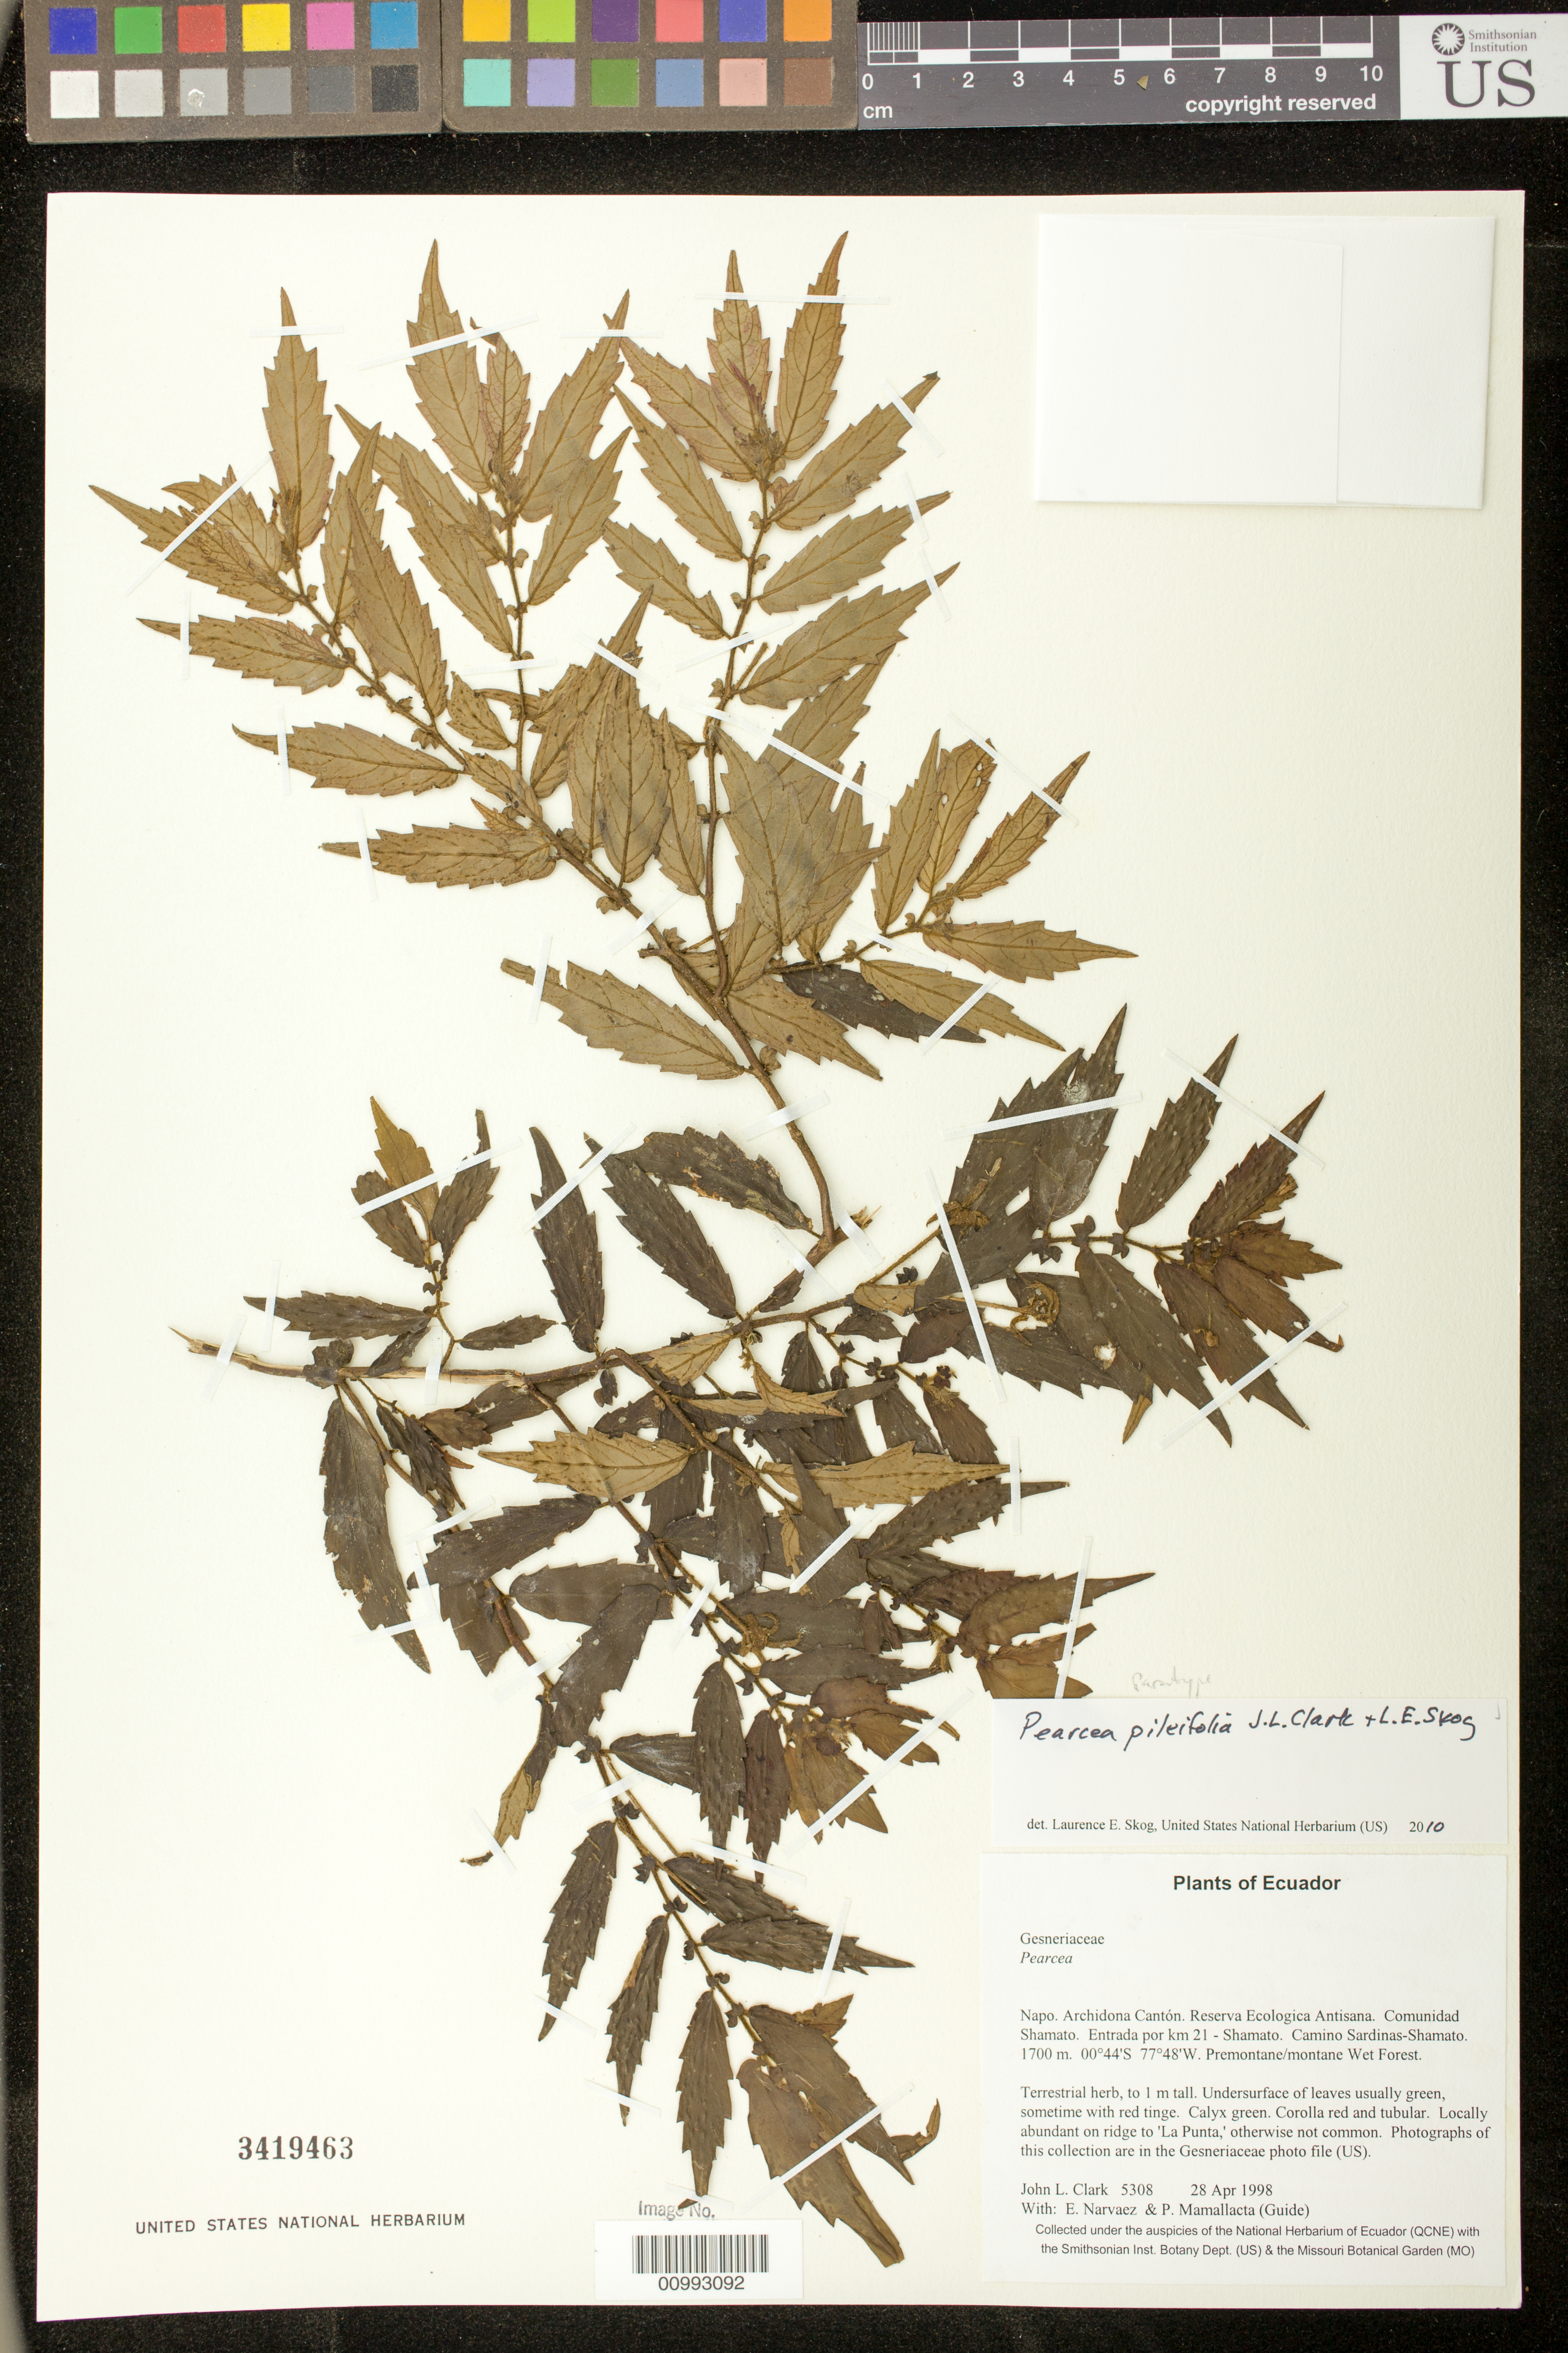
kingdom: Plantae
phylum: Tracheophyta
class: Magnoliopsida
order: Lamiales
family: Gesneriaceae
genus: Pearcea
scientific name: Pearcea pileifolia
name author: J.L. Clark & L.E. Skog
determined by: Skog, Laurence E.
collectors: J. L. Clark, E. Narváez & P. Mamallacta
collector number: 5308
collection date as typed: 28 Apr 1998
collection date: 1998-04-28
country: Ecuador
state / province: Napo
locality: Archidona Cantón. Reserva Ecologica Antisana. Comunidad Shamato. Entrada por km 21 - Shamato. Camino Sardinas-Shamato.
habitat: Premontane/montane Wet Forest.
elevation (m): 1700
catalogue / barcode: US 3419463